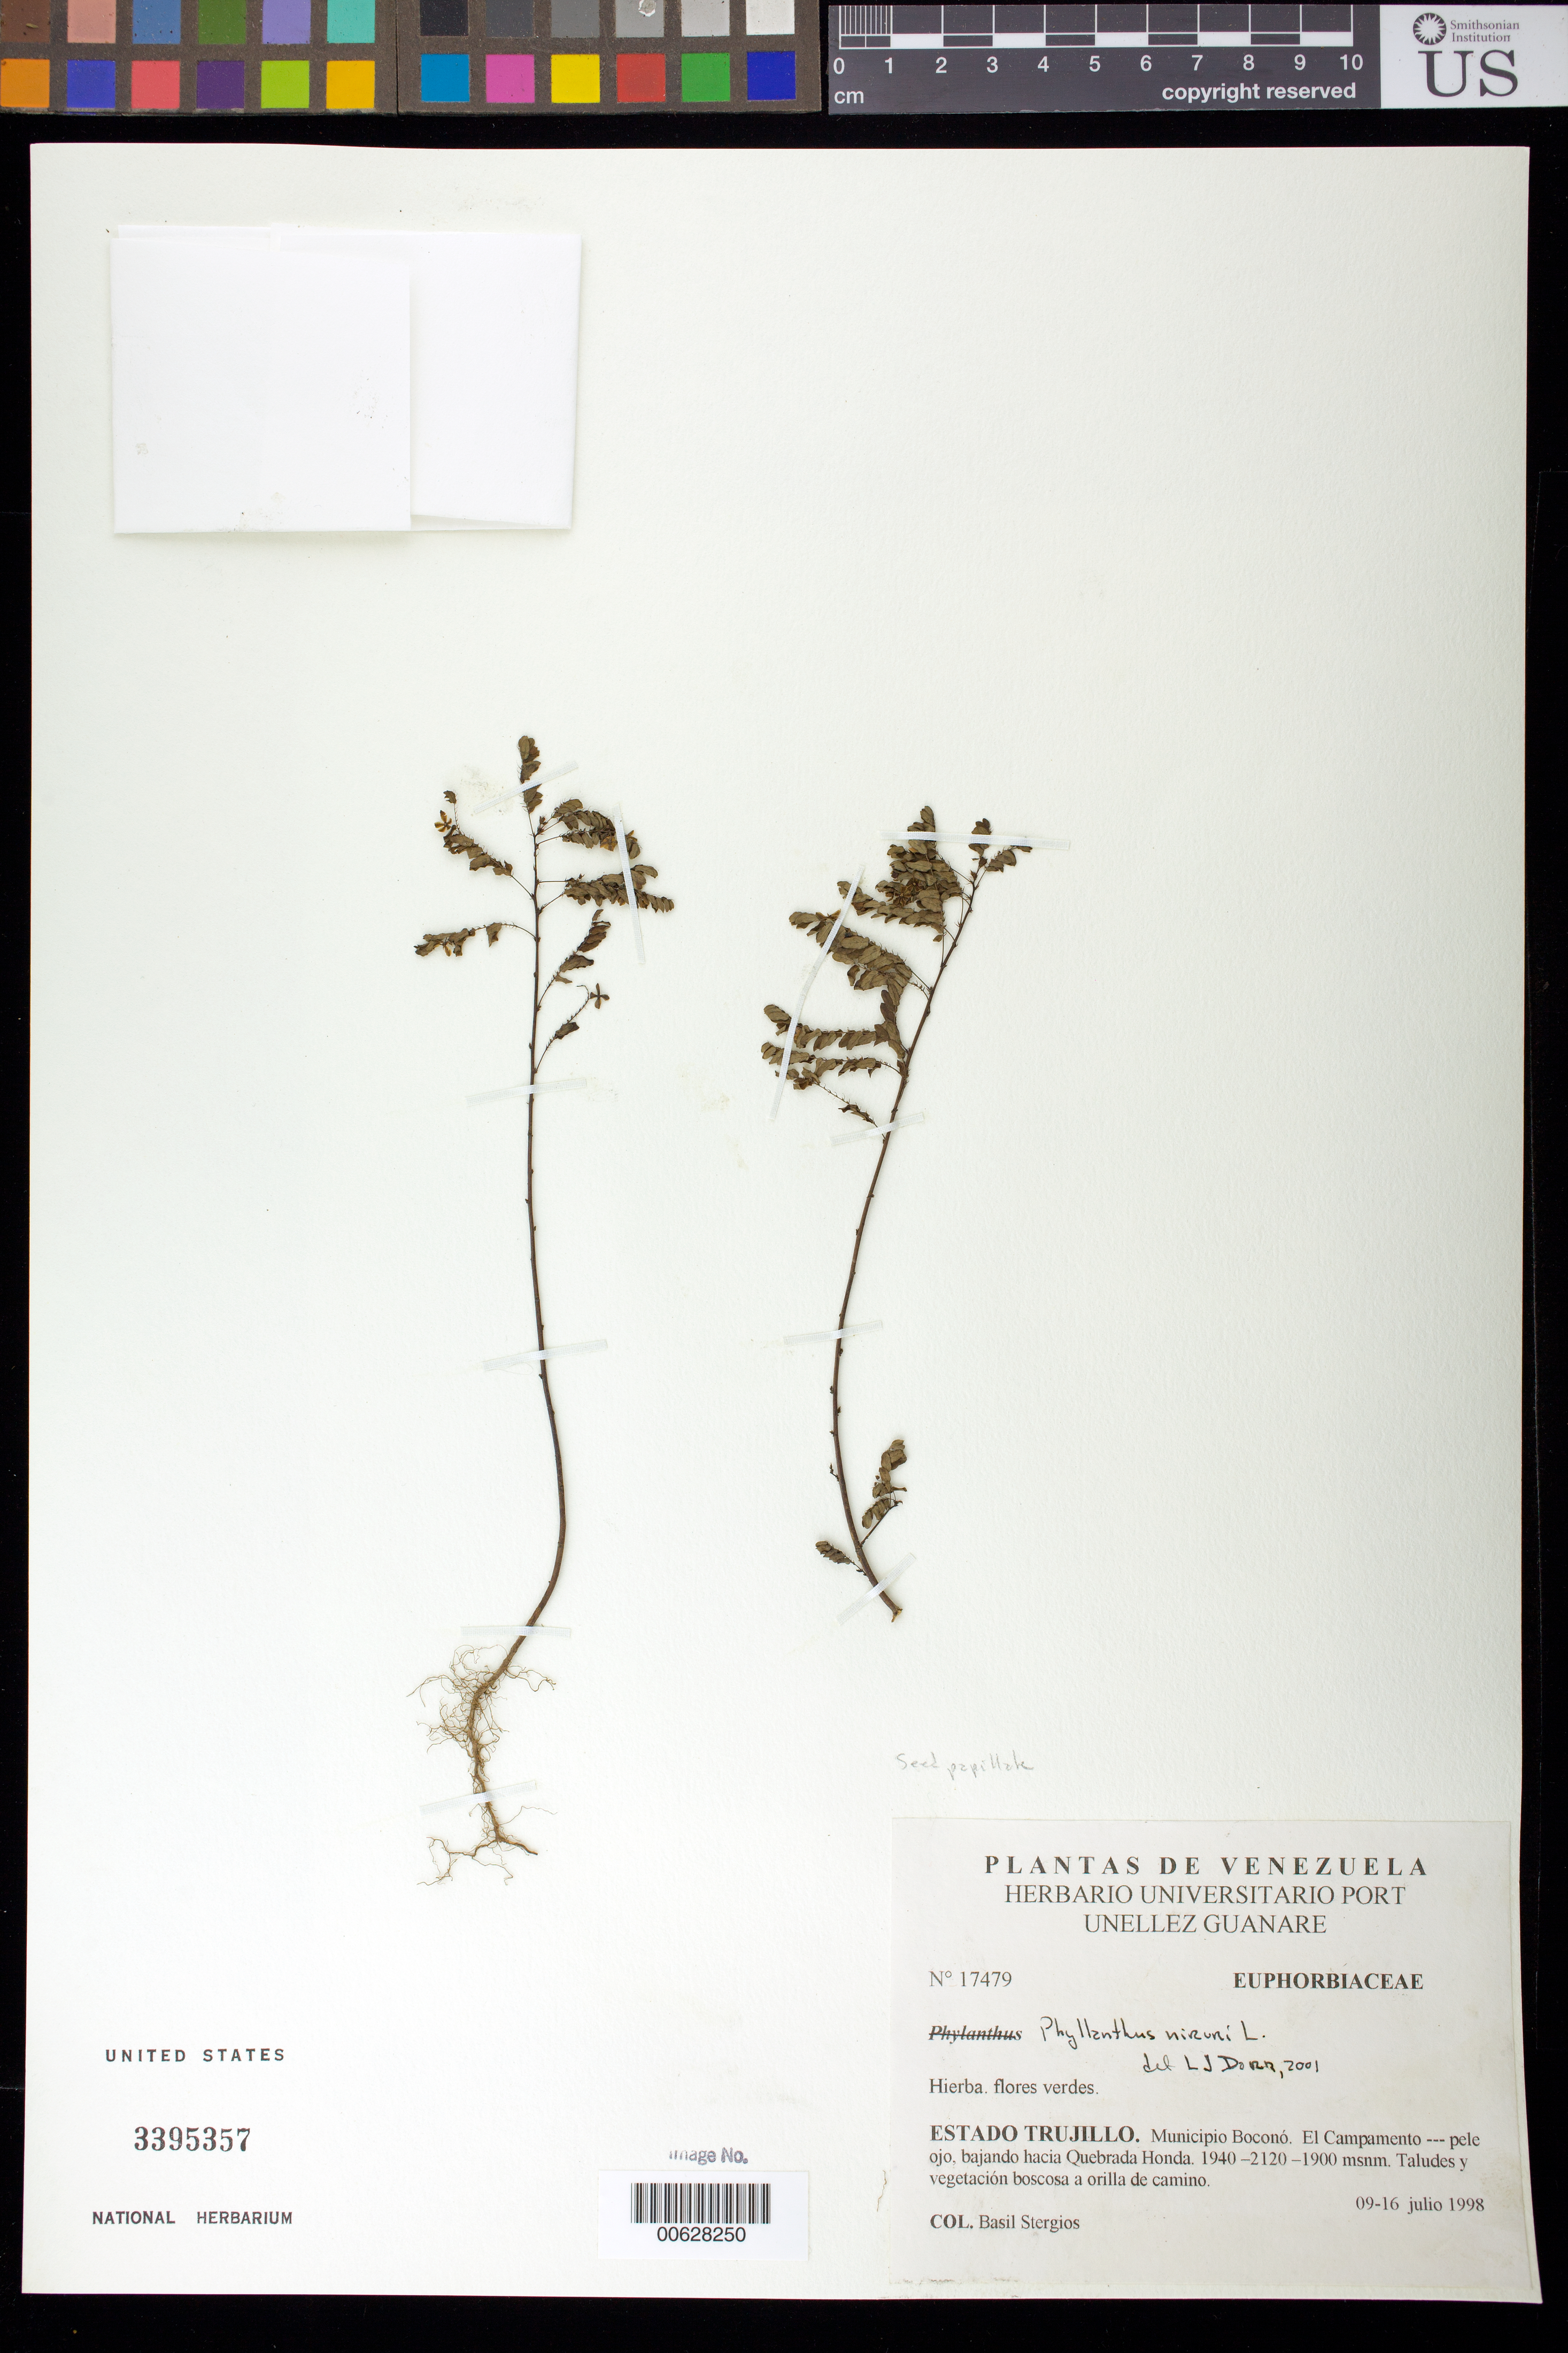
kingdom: Plantae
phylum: Tracheophyta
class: Magnoliopsida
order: Malpighiales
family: Phyllanthaceae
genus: Phyllanthus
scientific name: Phyllanthus niruri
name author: L.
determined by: Dorr, L. J., (BOT), Smithsonian Institution - National Museum of Natural History (UNITED STATES)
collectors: B. G. Stergios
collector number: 17479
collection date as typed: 09 Jul 1998 to 16 Jul 1998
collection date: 1998-07-09/1998-07-16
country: Venezuela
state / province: Trujillo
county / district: Boconó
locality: Parque Nacional Guaramacal, El campamento-pele ojo, bajando hacia Quebrada Honda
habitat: Taludes y vegetación boscosa a orilla de camino.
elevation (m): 1900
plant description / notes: PORT, US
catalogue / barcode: US 3395357